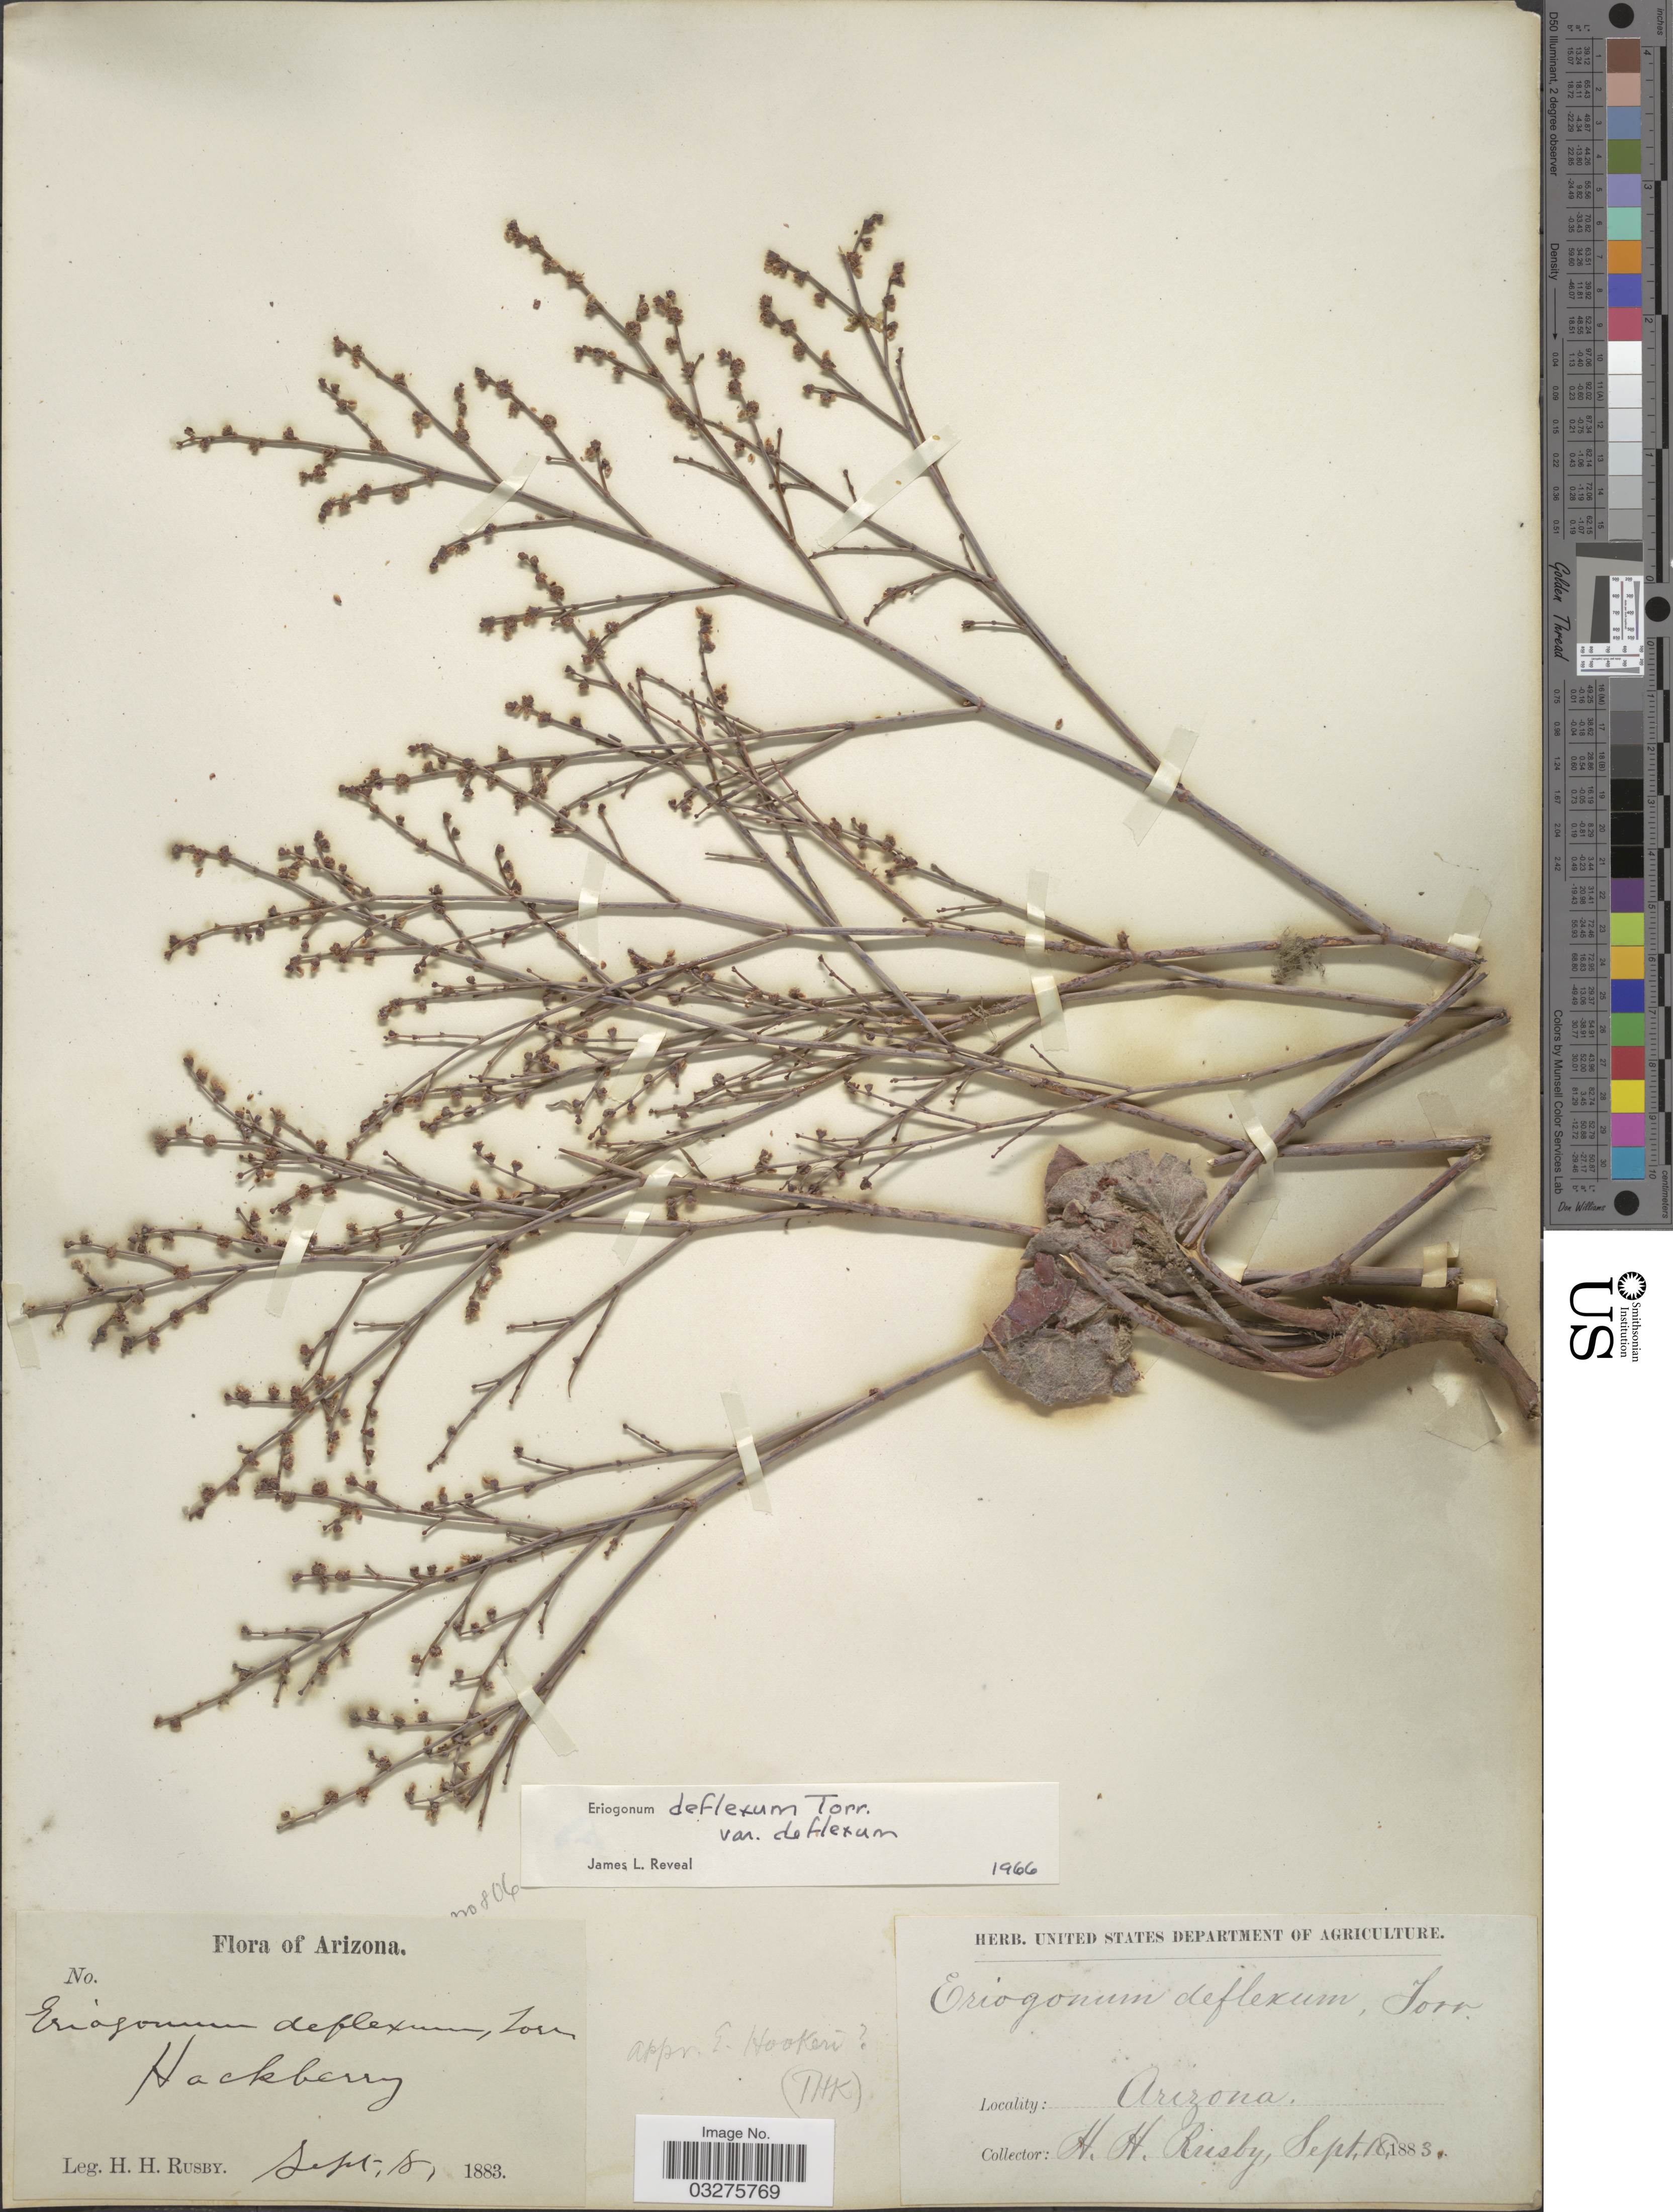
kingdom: Plantae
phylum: Tracheophyta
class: Magnoliopsida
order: Caryophyllales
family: Polygonaceae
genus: Eriogonum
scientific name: Eriogonum deflexum var. deflexum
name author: Torr. in Ives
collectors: H. H. Rusby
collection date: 1883-09-18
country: United States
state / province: Arizona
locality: Hackberry.